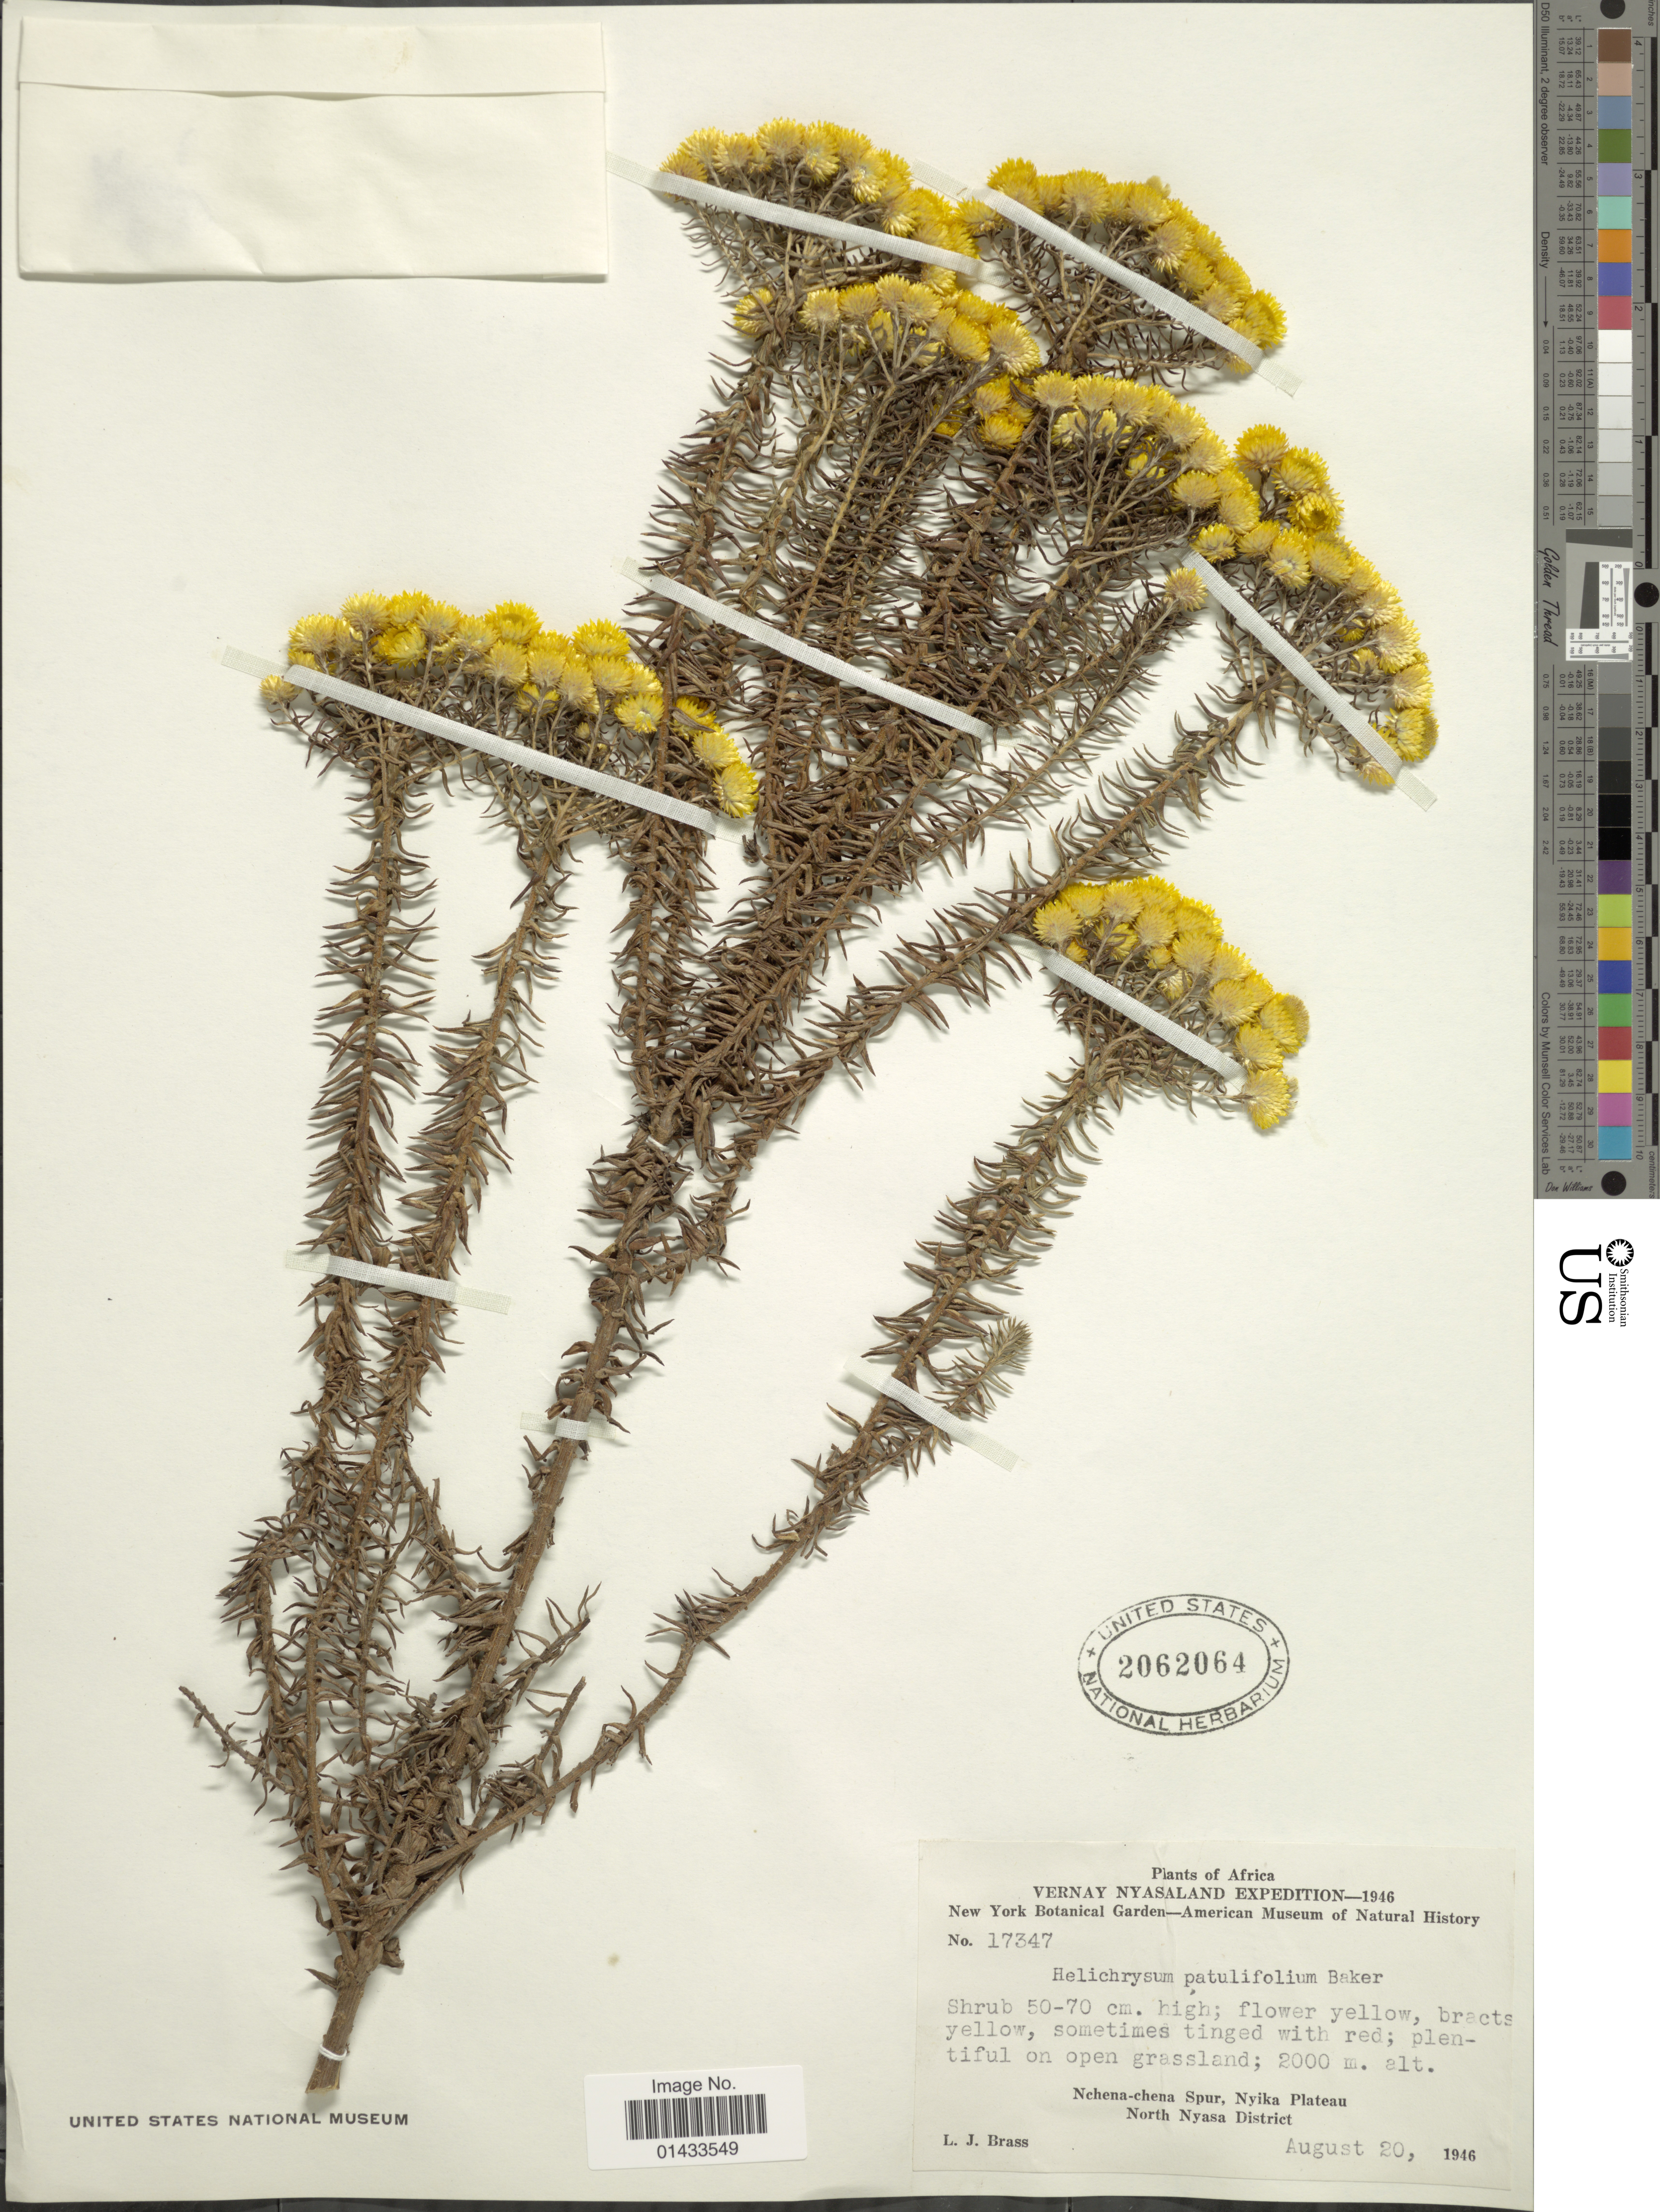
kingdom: Plantae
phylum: Tracheophyta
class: Magnoliopsida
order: Asterales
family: Asteraceae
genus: Helichrysum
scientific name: Helichrysum patulifolium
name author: Baker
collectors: L. J. Brass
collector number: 17347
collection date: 1946-08-20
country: Malawi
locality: Vernay Nyasaland, Nchena-chena Spur, Nyika Plateau, North Nyasa District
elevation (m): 2000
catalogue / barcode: US 2062064